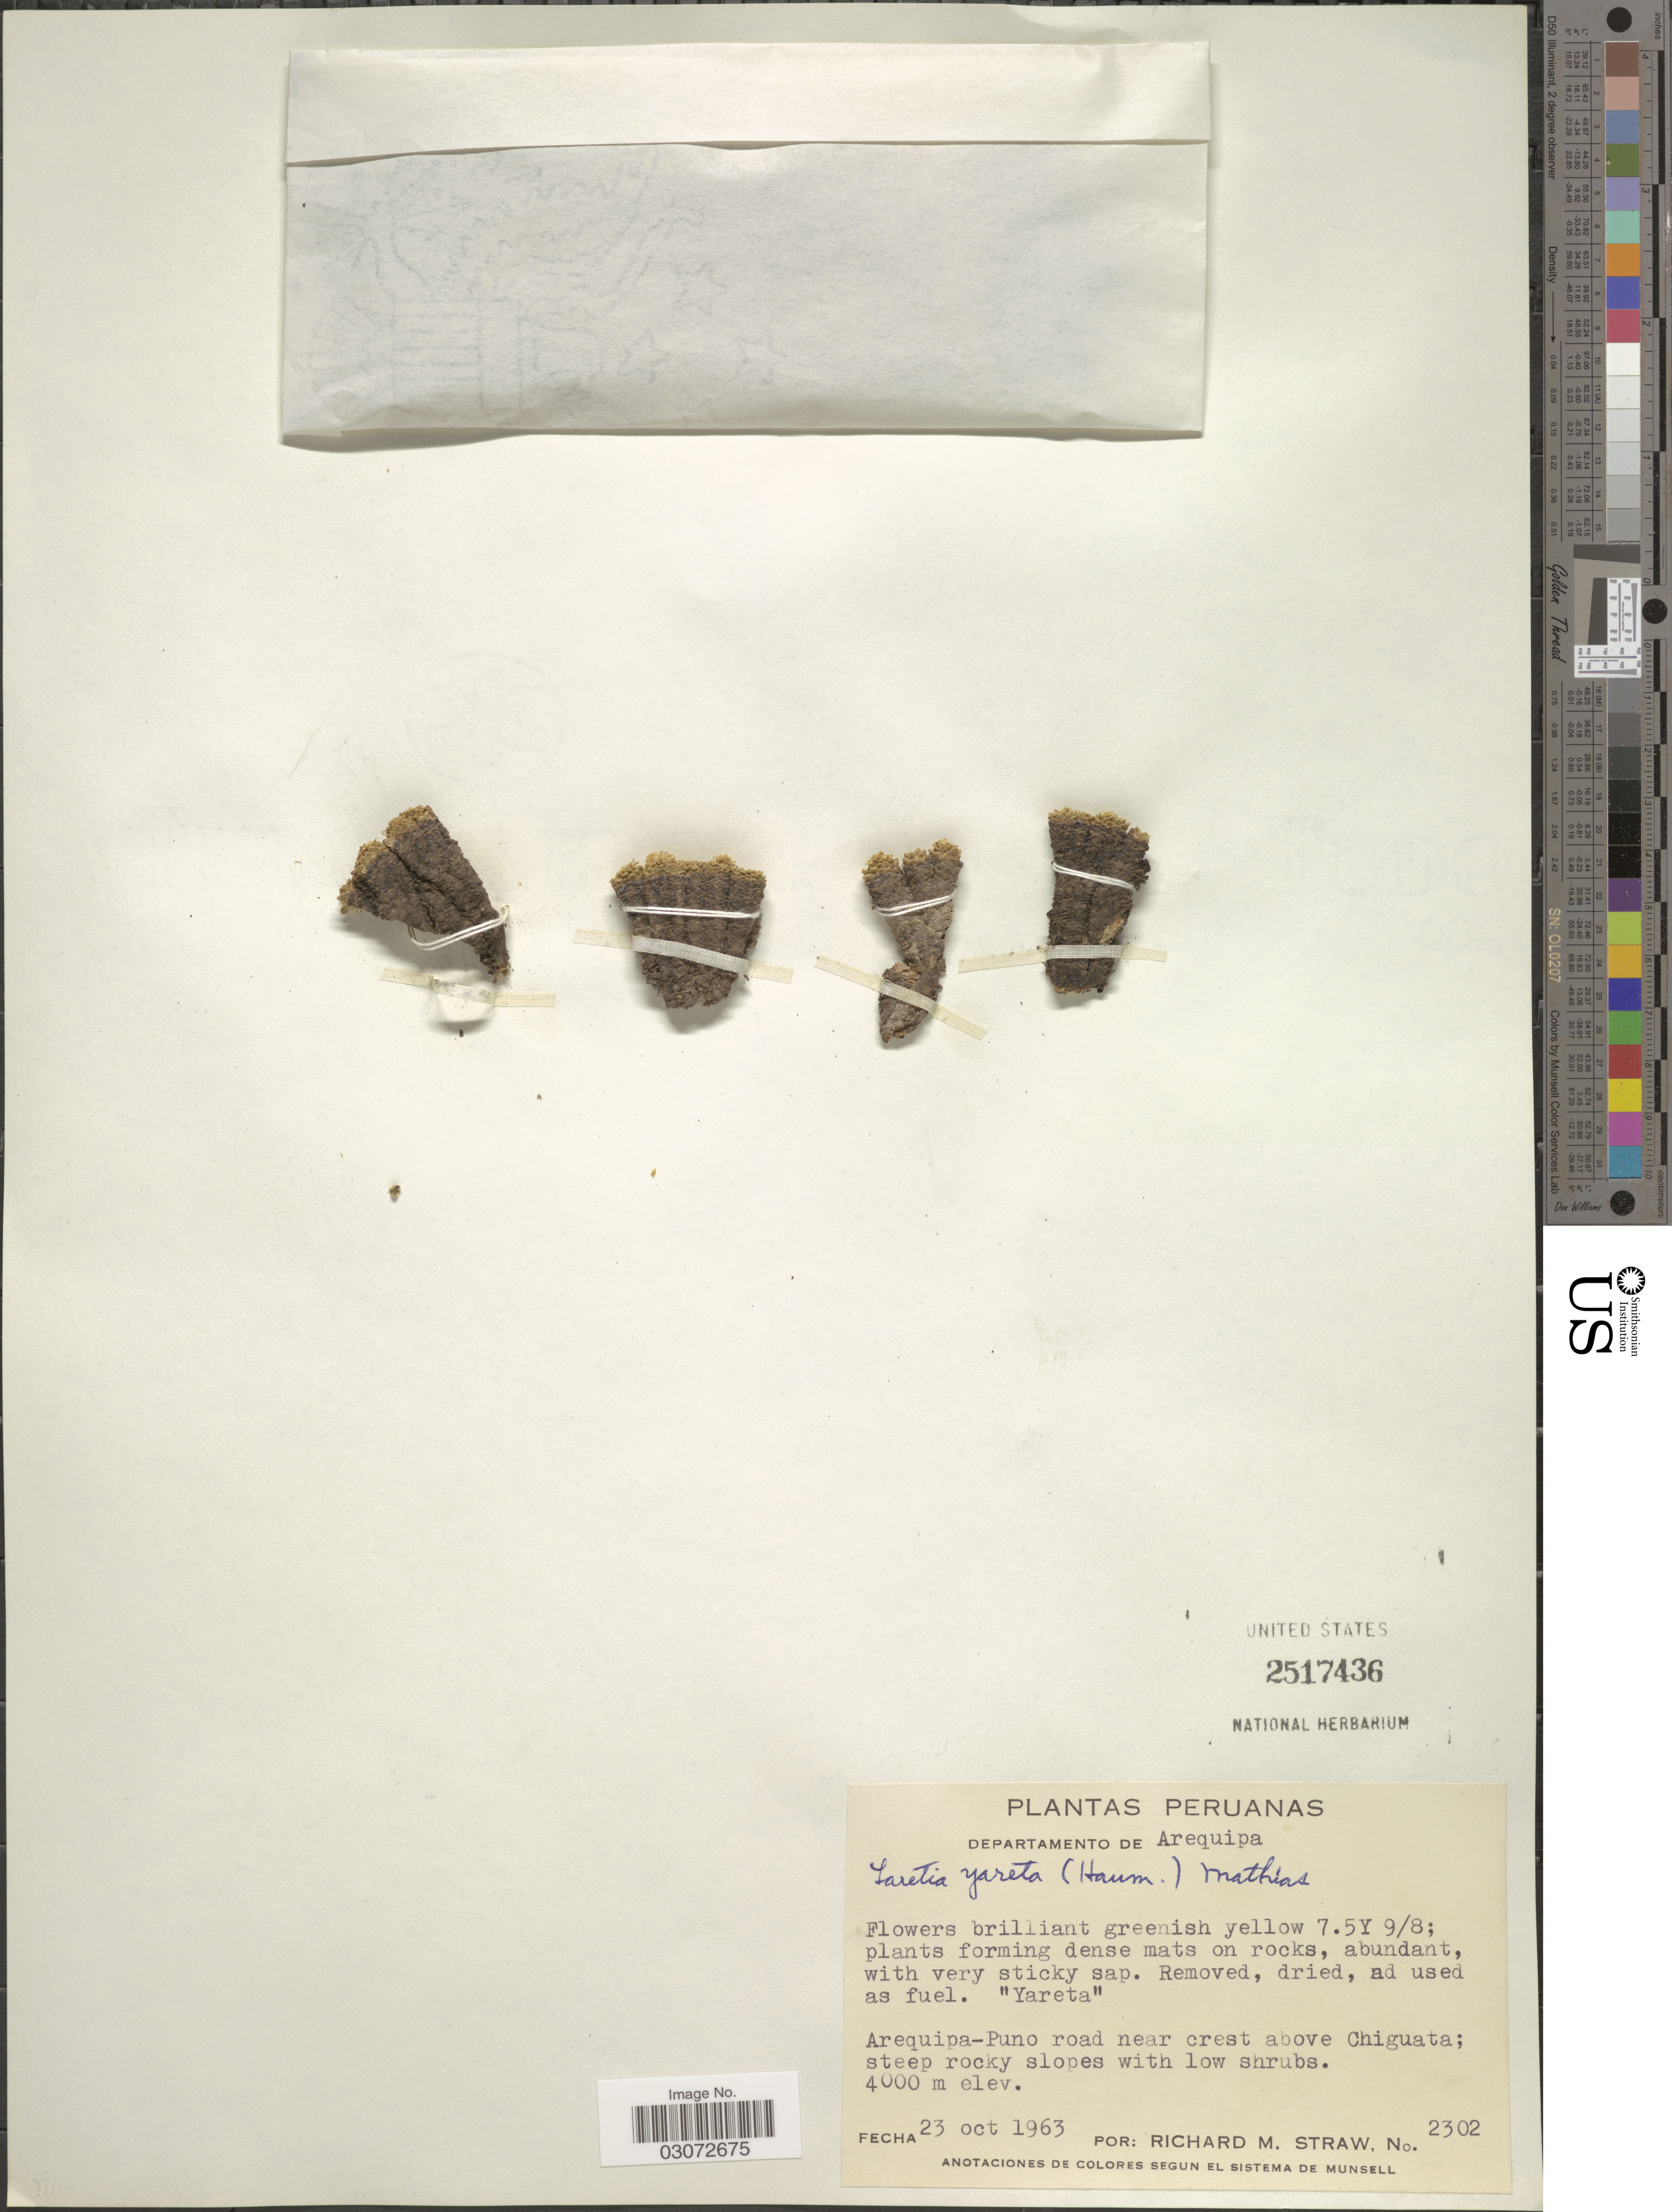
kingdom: Plantae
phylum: Tracheophyta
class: Magnoliopsida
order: Apiales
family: Apiaceae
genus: Azorella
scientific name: Azorella compacta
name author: Phil.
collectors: R. M. Straw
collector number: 2302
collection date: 1963-10-23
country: Peru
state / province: Arequipa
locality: Departamento de Arequipa. Arequipa-Puno road near crest above Chiguata.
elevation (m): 4000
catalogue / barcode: US 2517436